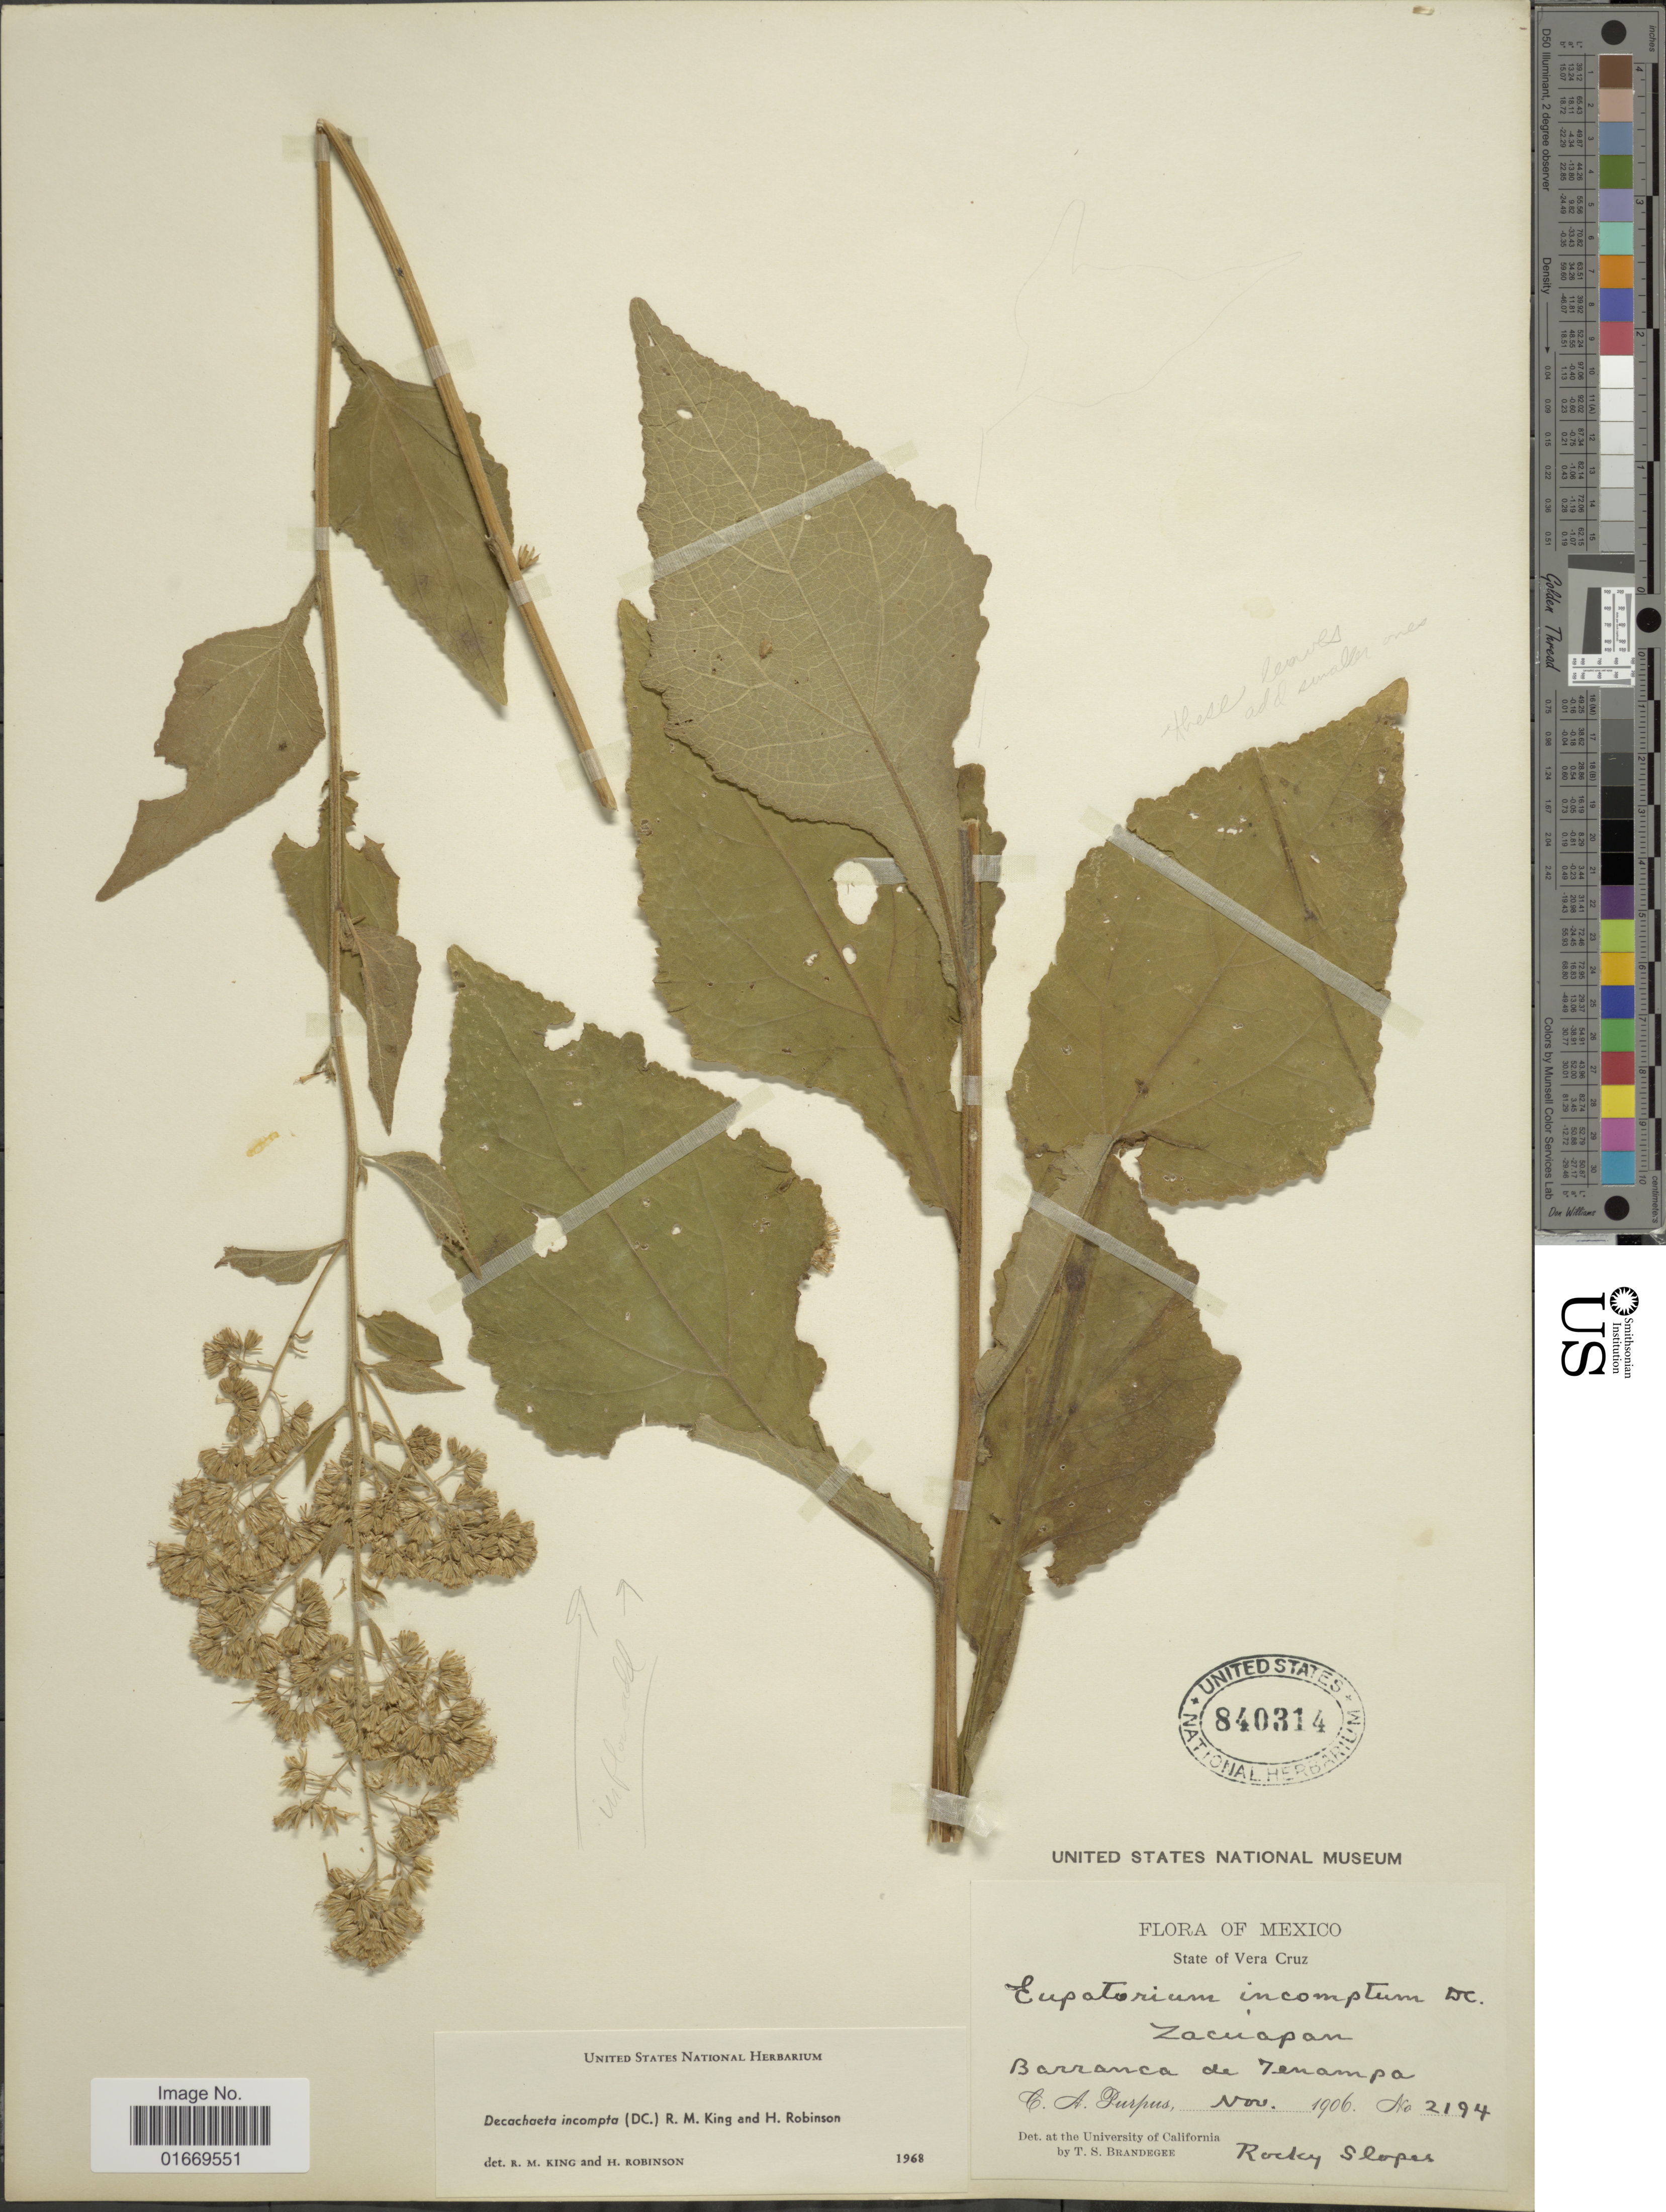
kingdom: Plantae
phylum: Tracheophyta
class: Magnoliopsida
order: Asterales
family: Asteraceae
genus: Decachaeta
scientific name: Decachaeta incompta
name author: (DC.) R.M. King & H. Rob.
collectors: C. A. Purpus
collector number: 2194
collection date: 1906-11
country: Mexico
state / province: Veracruz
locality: State of Vera Cruz, Zacuapan, Barranca de Tenampa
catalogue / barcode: US 840314